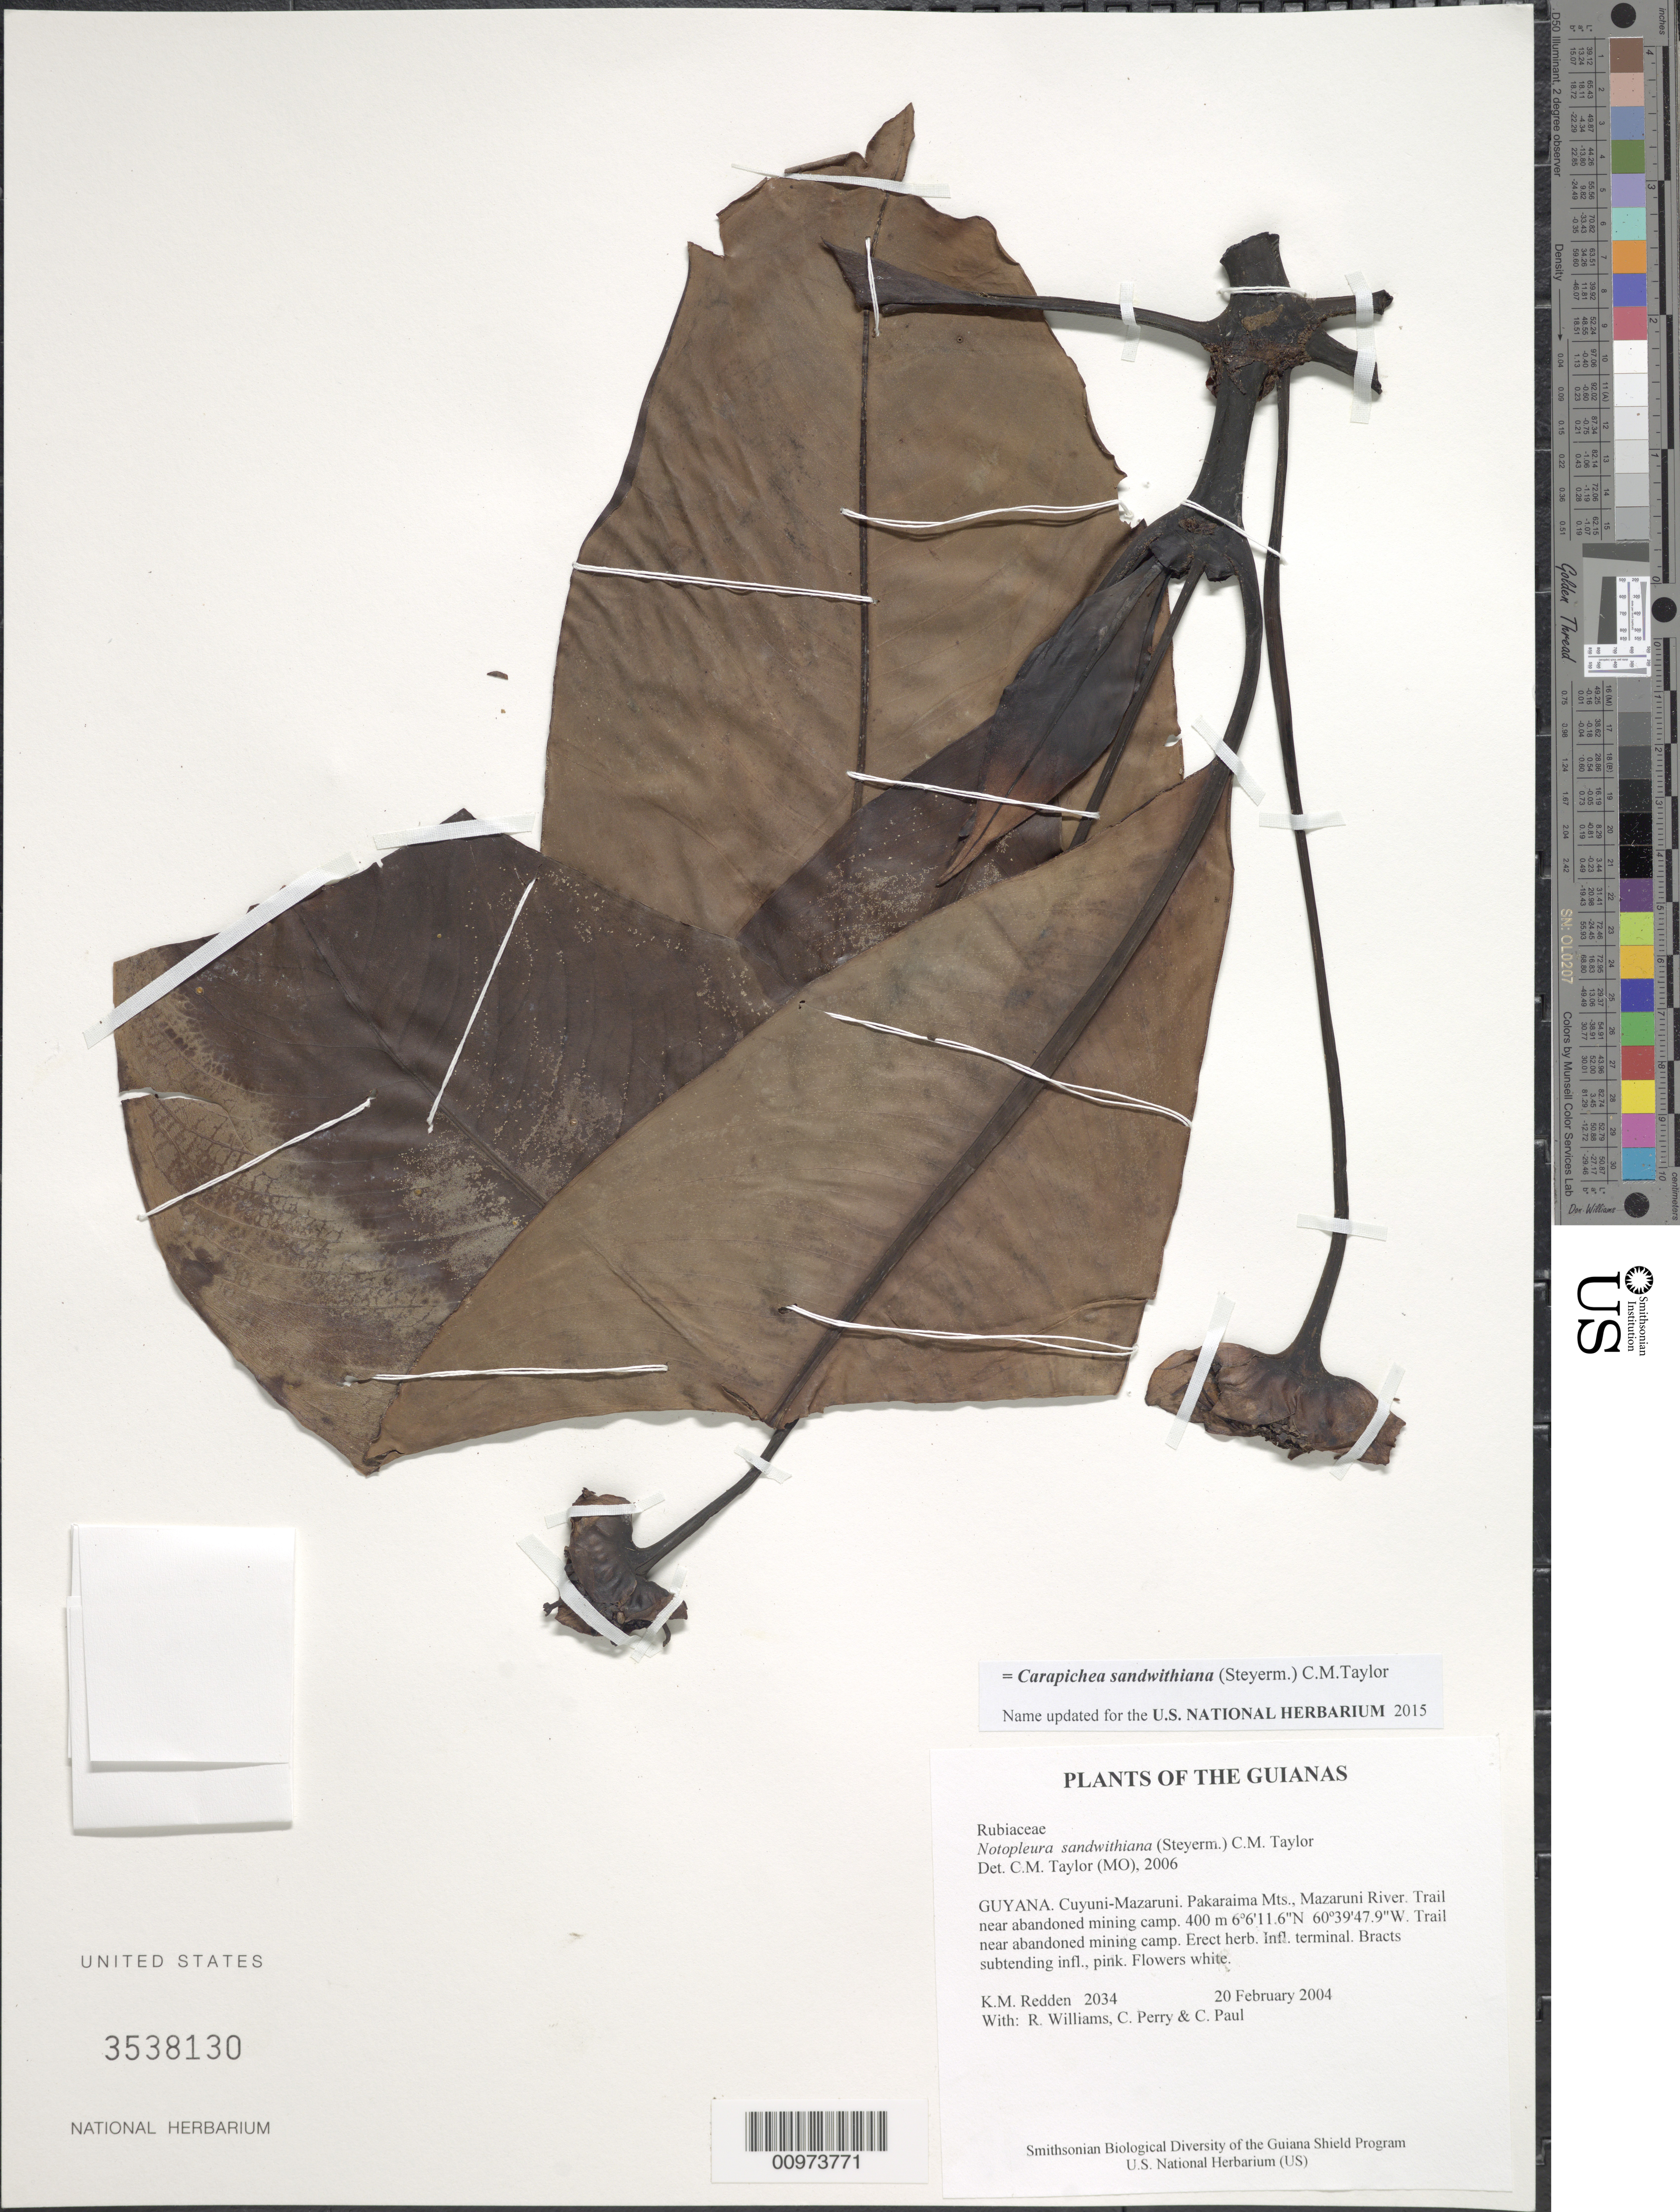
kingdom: Plantae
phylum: Tracheophyta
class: Magnoliopsida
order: Gentianales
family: Rubiaceae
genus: Notopleura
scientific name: Notopleura sandwithiana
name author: (Steyerm.) C.M. Taylor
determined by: Taylor, Charlotte M.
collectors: K. M. Redden, R. Williams, C. Perry & C. Paul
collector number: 2034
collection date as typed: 20 February 2004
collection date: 2004-02-20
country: Guyana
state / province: Cuyuni-Mazaruni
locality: Pakaraima Mts., Mazaruni River. Trail near abandoned mining camp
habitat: Trail near abandoned mining camp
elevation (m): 400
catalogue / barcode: US 3538130